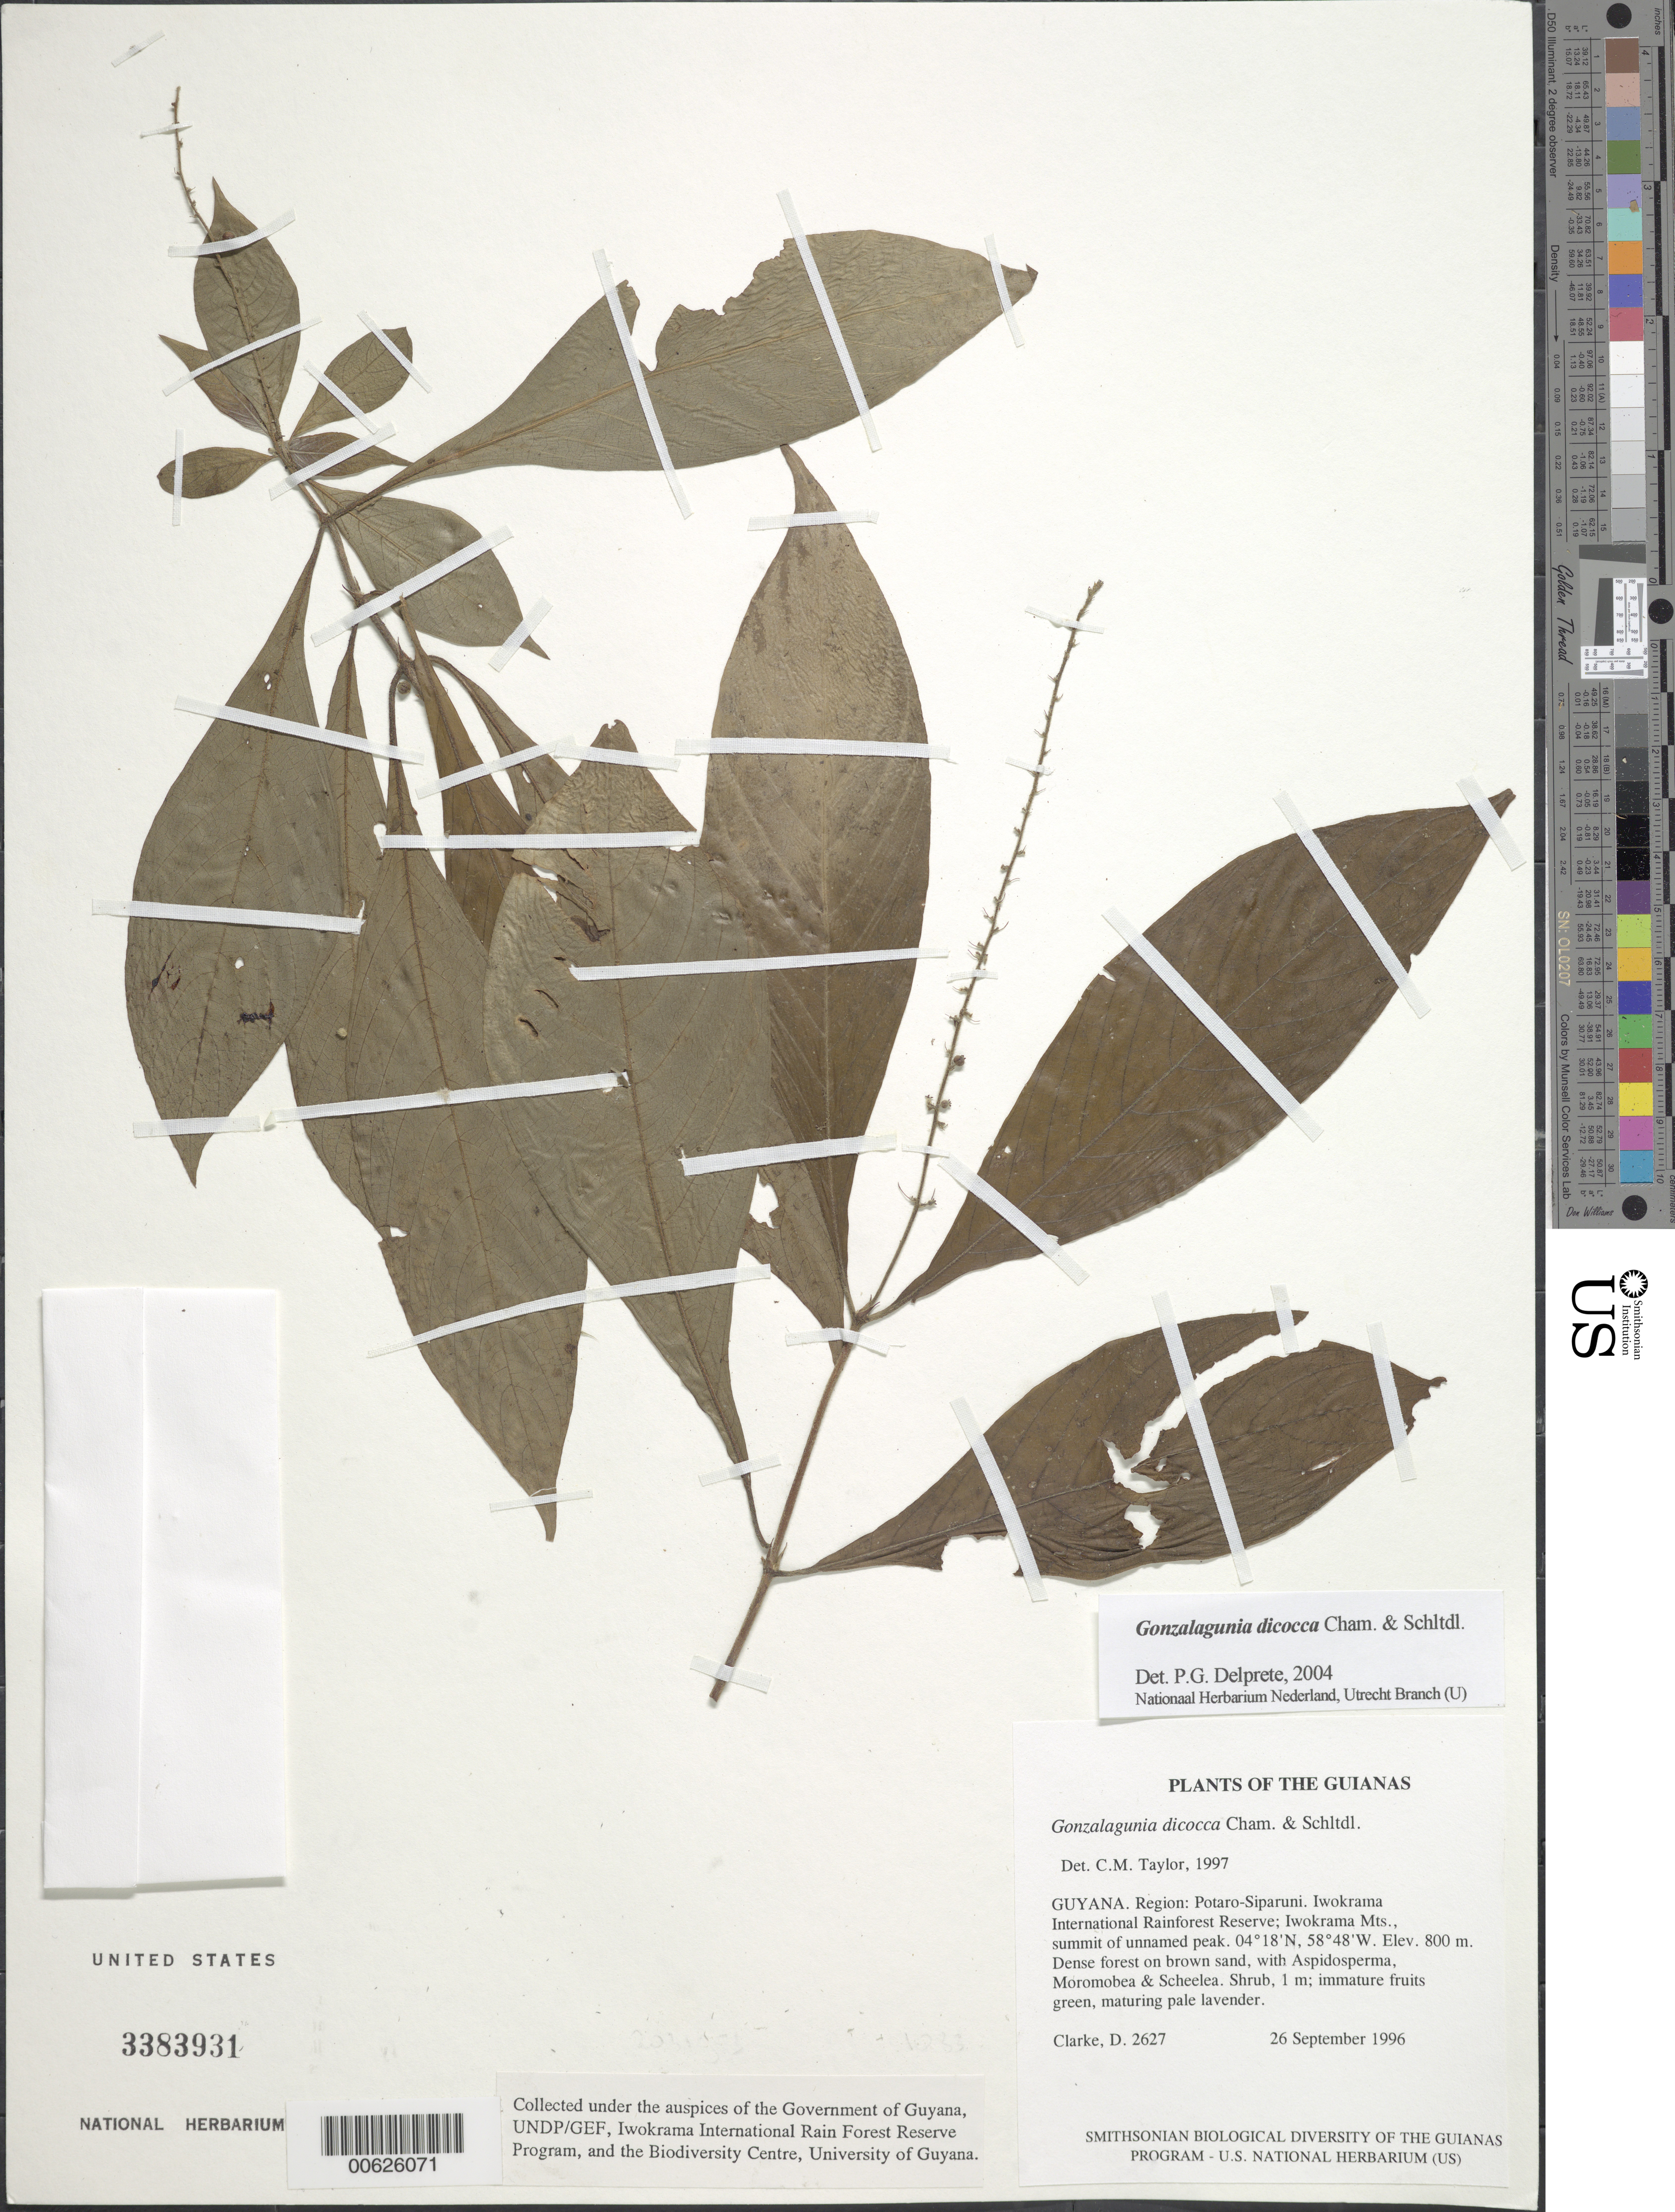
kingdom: Plantae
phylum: Tracheophyta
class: Magnoliopsida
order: Gentianales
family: Rubiaceae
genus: Gonzalagunia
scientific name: Gonzalagunia dicocca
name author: Cham. & Schltdl.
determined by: Taylor, Charlotte M.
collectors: H. D. Clarke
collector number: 2627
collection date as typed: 26 September 1996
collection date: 1996-09-26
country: Guyana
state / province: Potaro-Siparuni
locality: Iwokrama International Rainforest Reserve; Iwokrama Mts., summit of unnamed peak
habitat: Dense forest on brown sand, with Aspidosperma, Moronobea & Scheelea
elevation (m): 800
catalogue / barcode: US 3383931